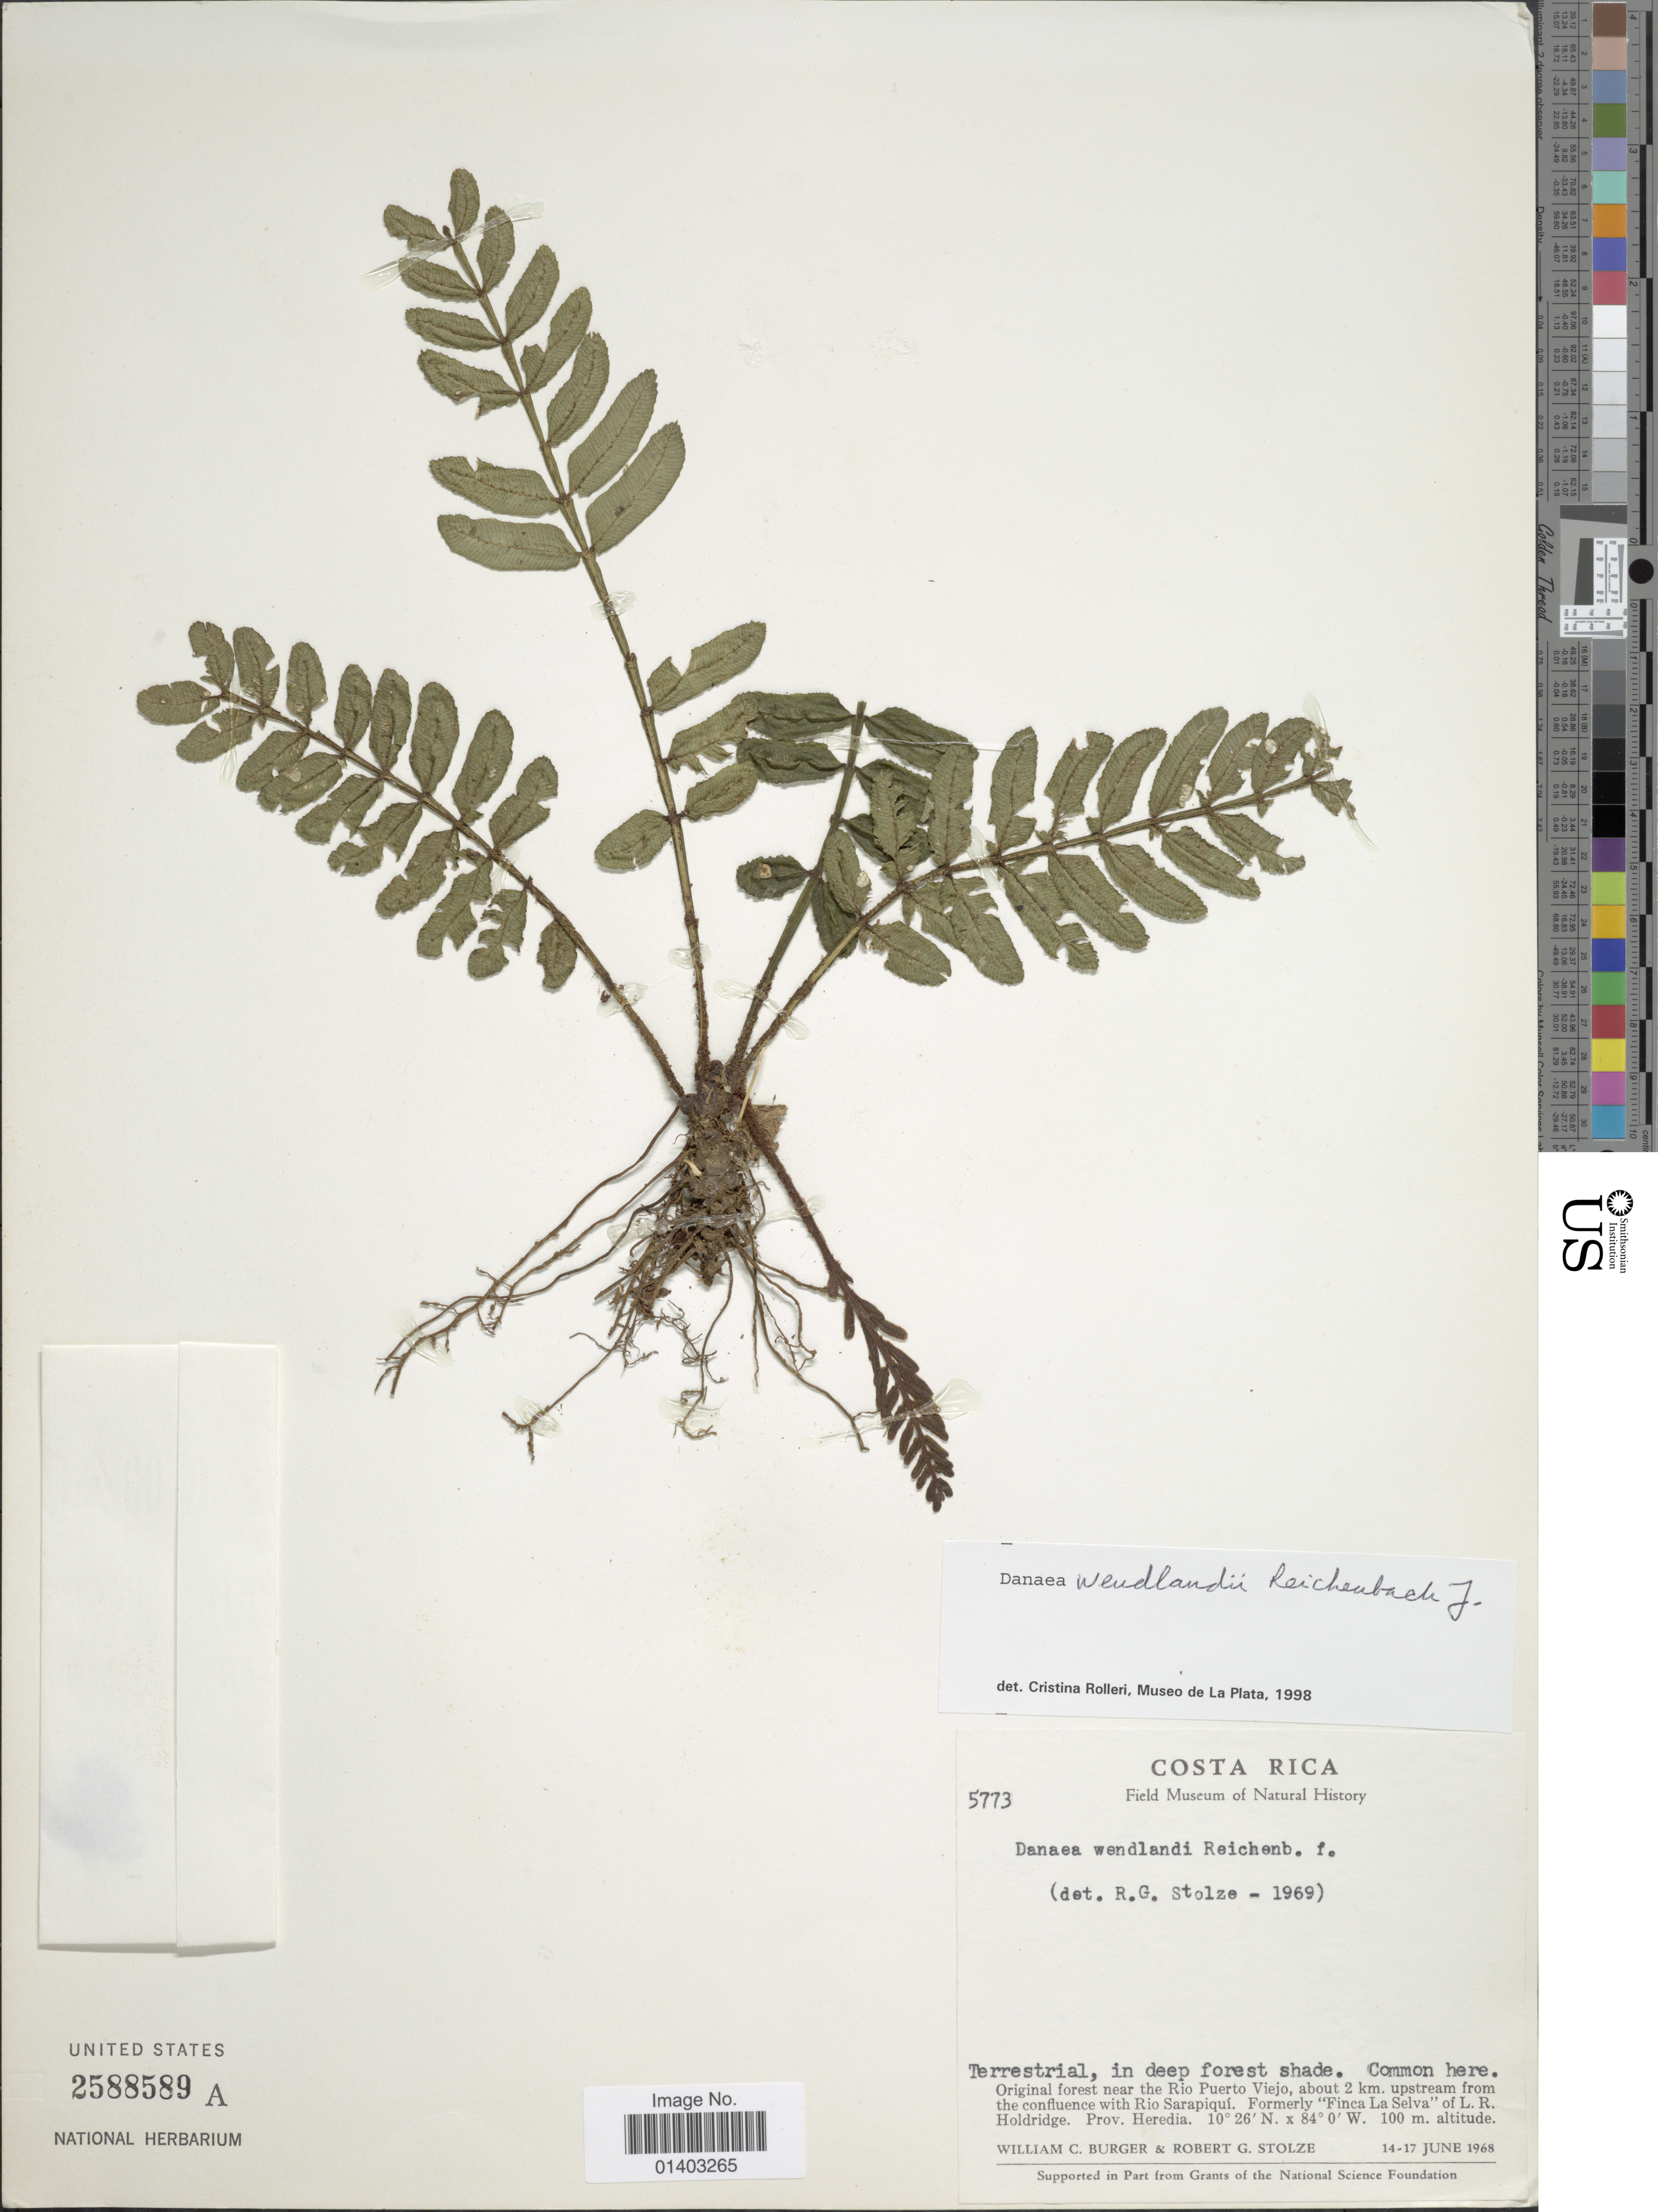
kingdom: Plantae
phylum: Tracheophyta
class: Polypodiopsida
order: Marattiales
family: Marattiaceae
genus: Danaea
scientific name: Danaea wendlandii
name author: Rchb. f.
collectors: W. Burger & R. G. Stolze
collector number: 5773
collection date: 1968-06-14/1968-06-17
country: Costa Rica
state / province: Heredia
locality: Original forest near the Rio Puerto Viejo, about 2 km. upstream from the confluece with Rio Sarapiqui. Formerly 'Finca La Selva' of L.R. Holdridge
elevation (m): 100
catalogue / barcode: US 2588589A